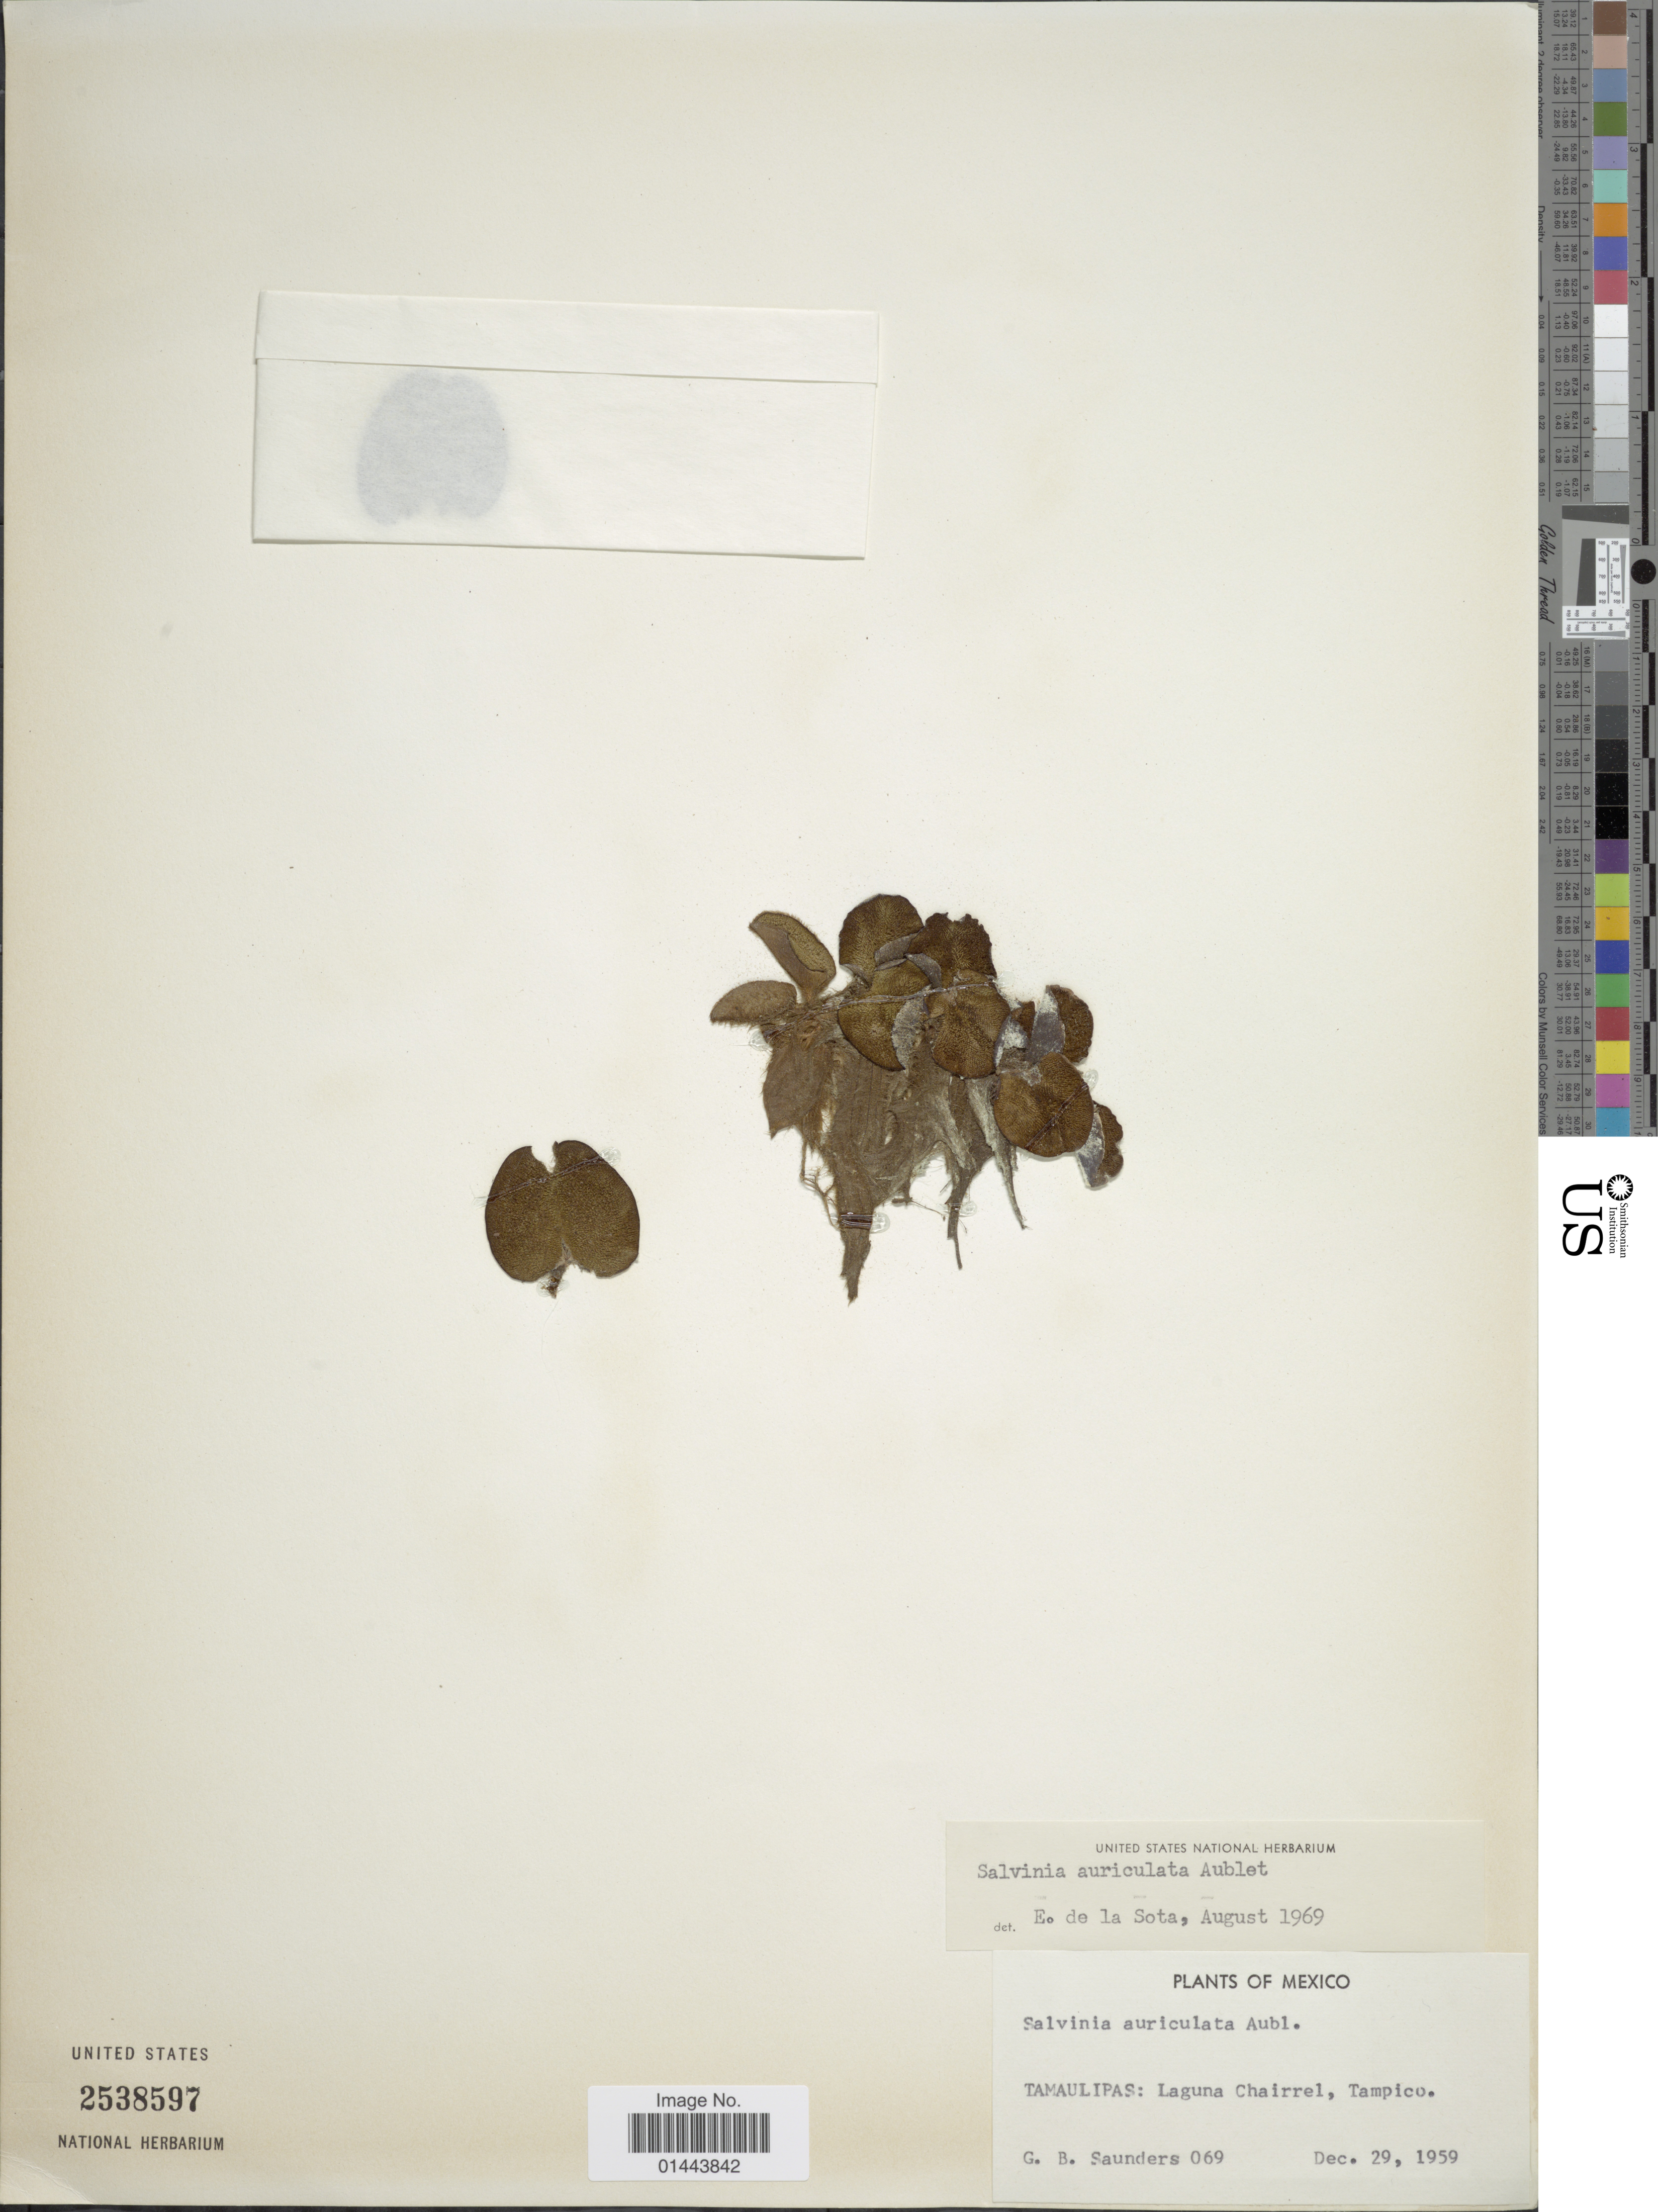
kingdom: Plantae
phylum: Tracheophyta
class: Polypodiopsida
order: Salviniales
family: Salviniaceae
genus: Salvinia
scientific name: Salvinia auriculata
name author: Aubl.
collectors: G. B. Saunders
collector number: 069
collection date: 1959-12-29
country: Mexico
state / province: Tamaulipas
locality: Laguna Chairrel, Tampico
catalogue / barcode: US 2538597